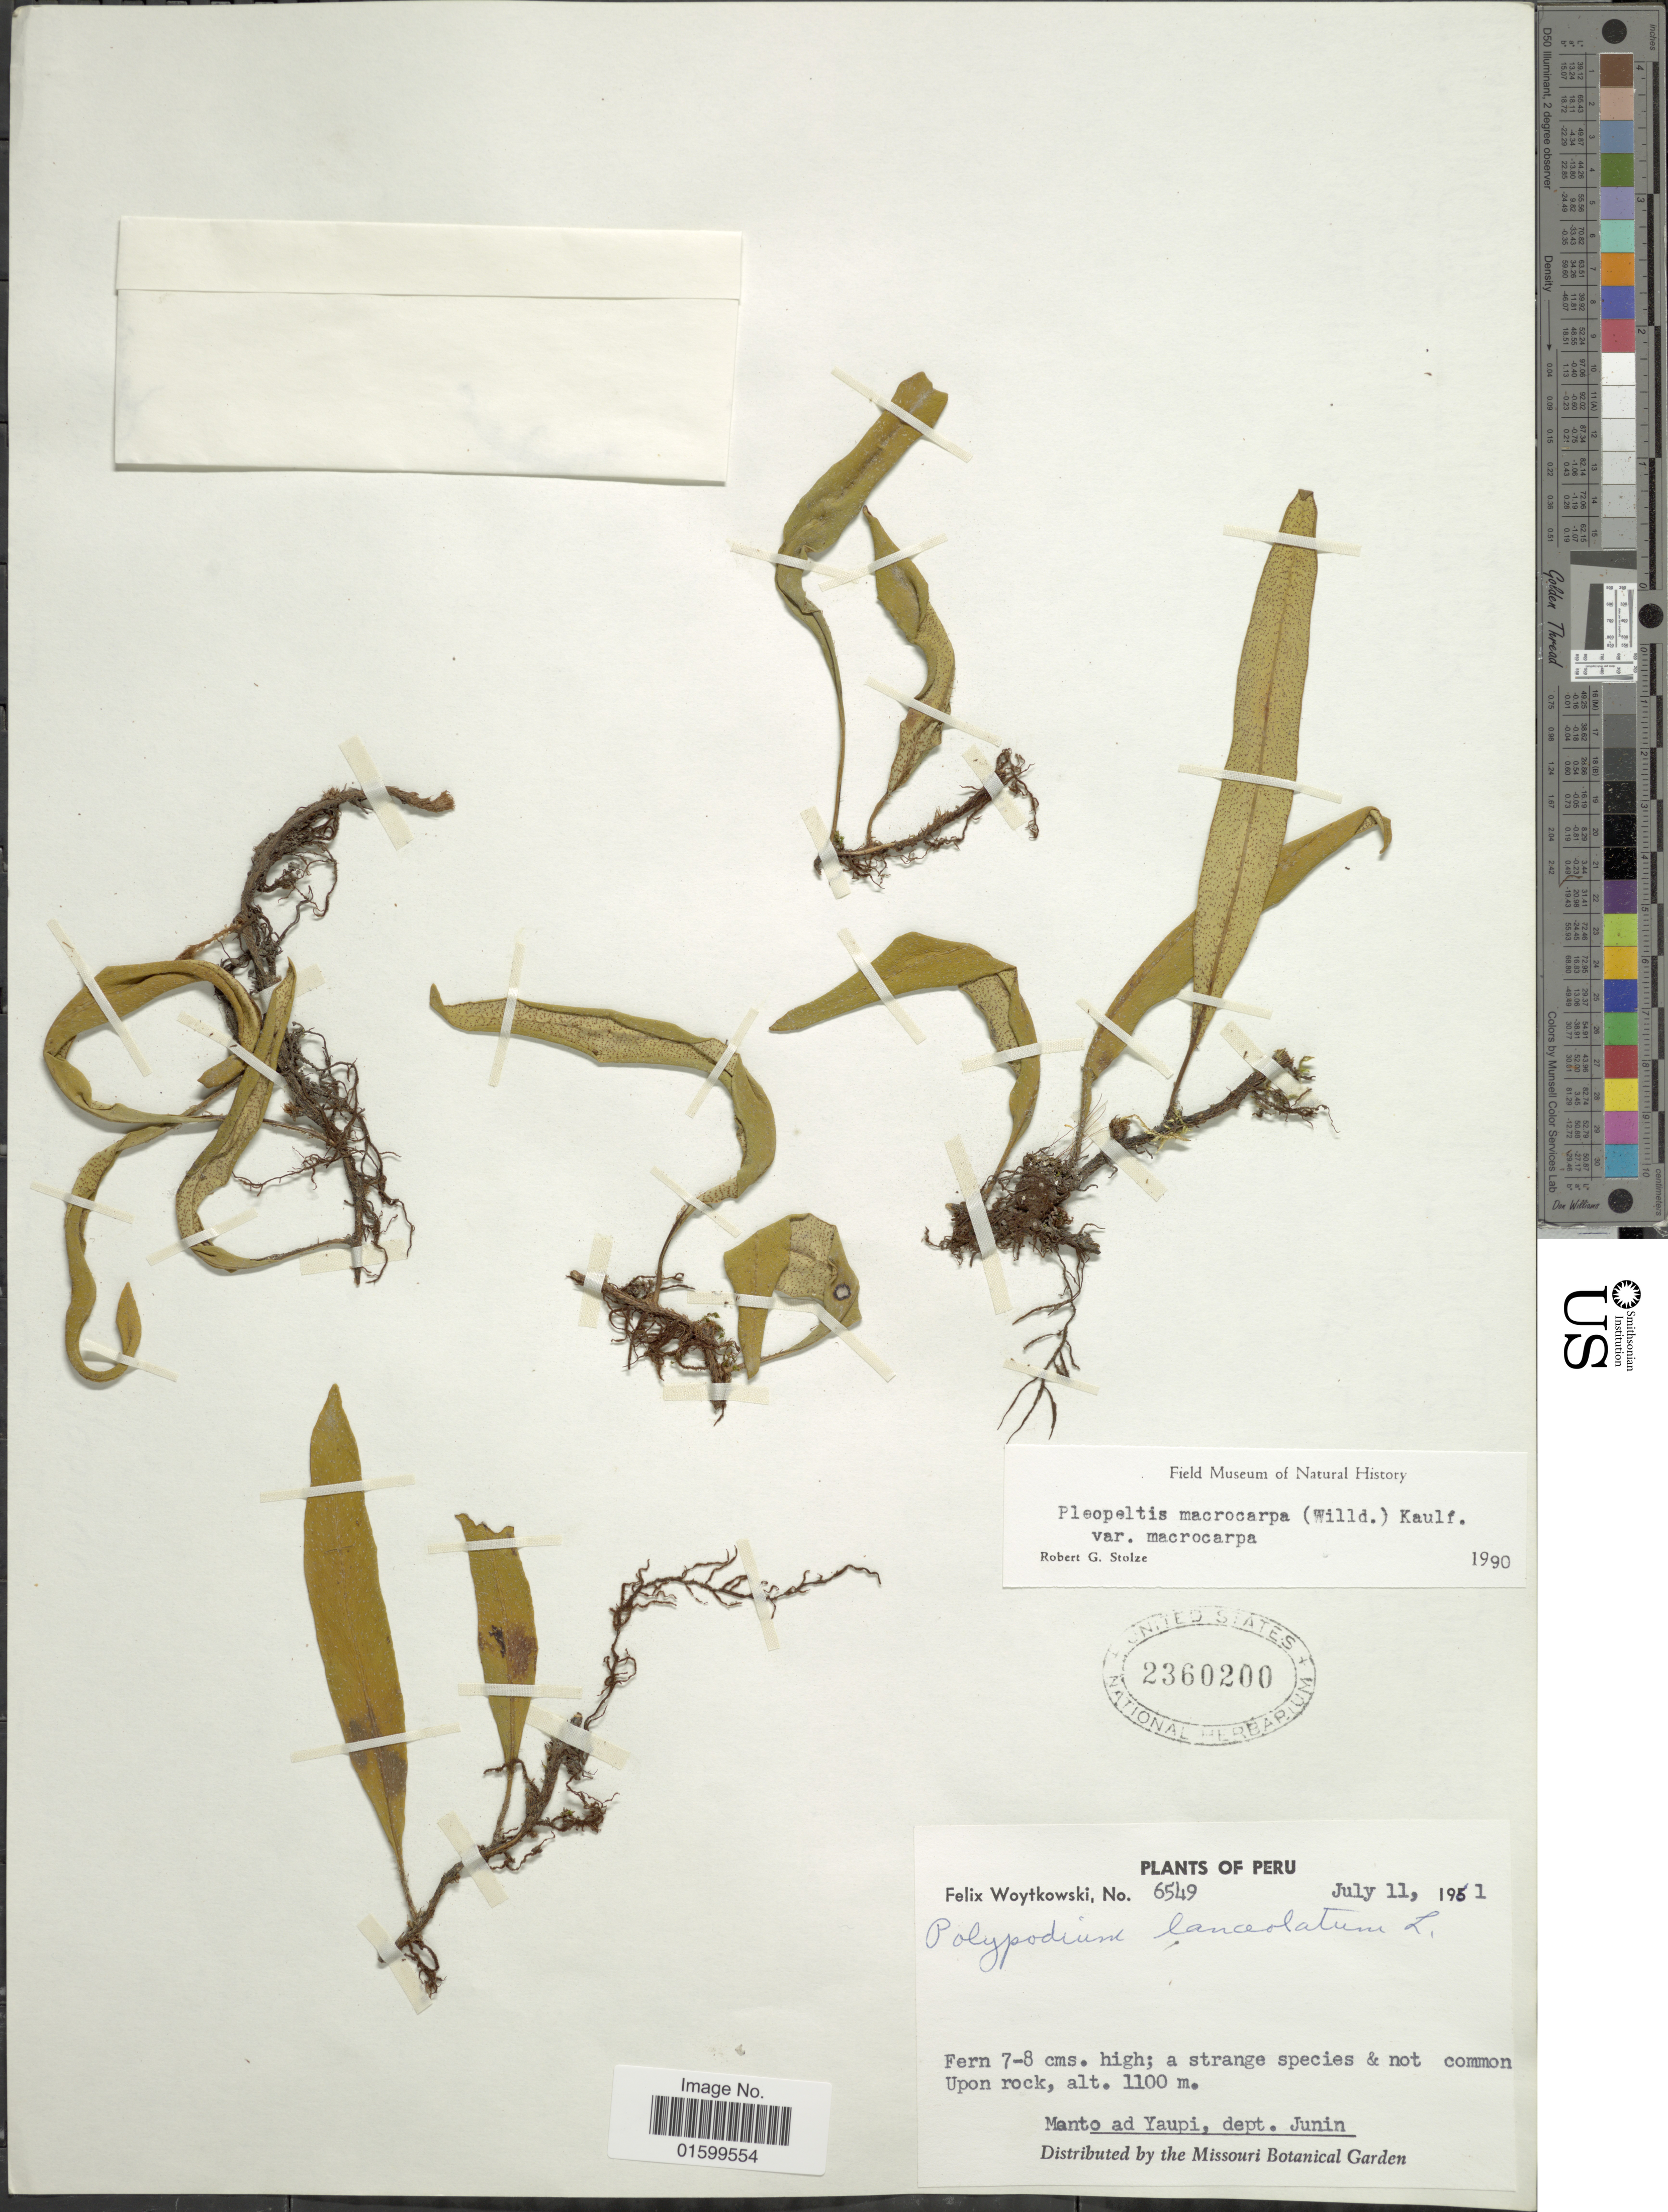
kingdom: Plantae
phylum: Tracheophyta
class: Polypodiopsida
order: Polypodiales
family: Polypodiaceae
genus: Pleopeltis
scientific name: Pleopeltis macrocarpa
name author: (Bory ex Willd.) Kaulf.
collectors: F. Woytkowski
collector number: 6549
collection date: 1961-07-11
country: Peru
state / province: Junín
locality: Manto ad Yaupi, dept. Junin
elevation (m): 1100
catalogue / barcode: US 2360200